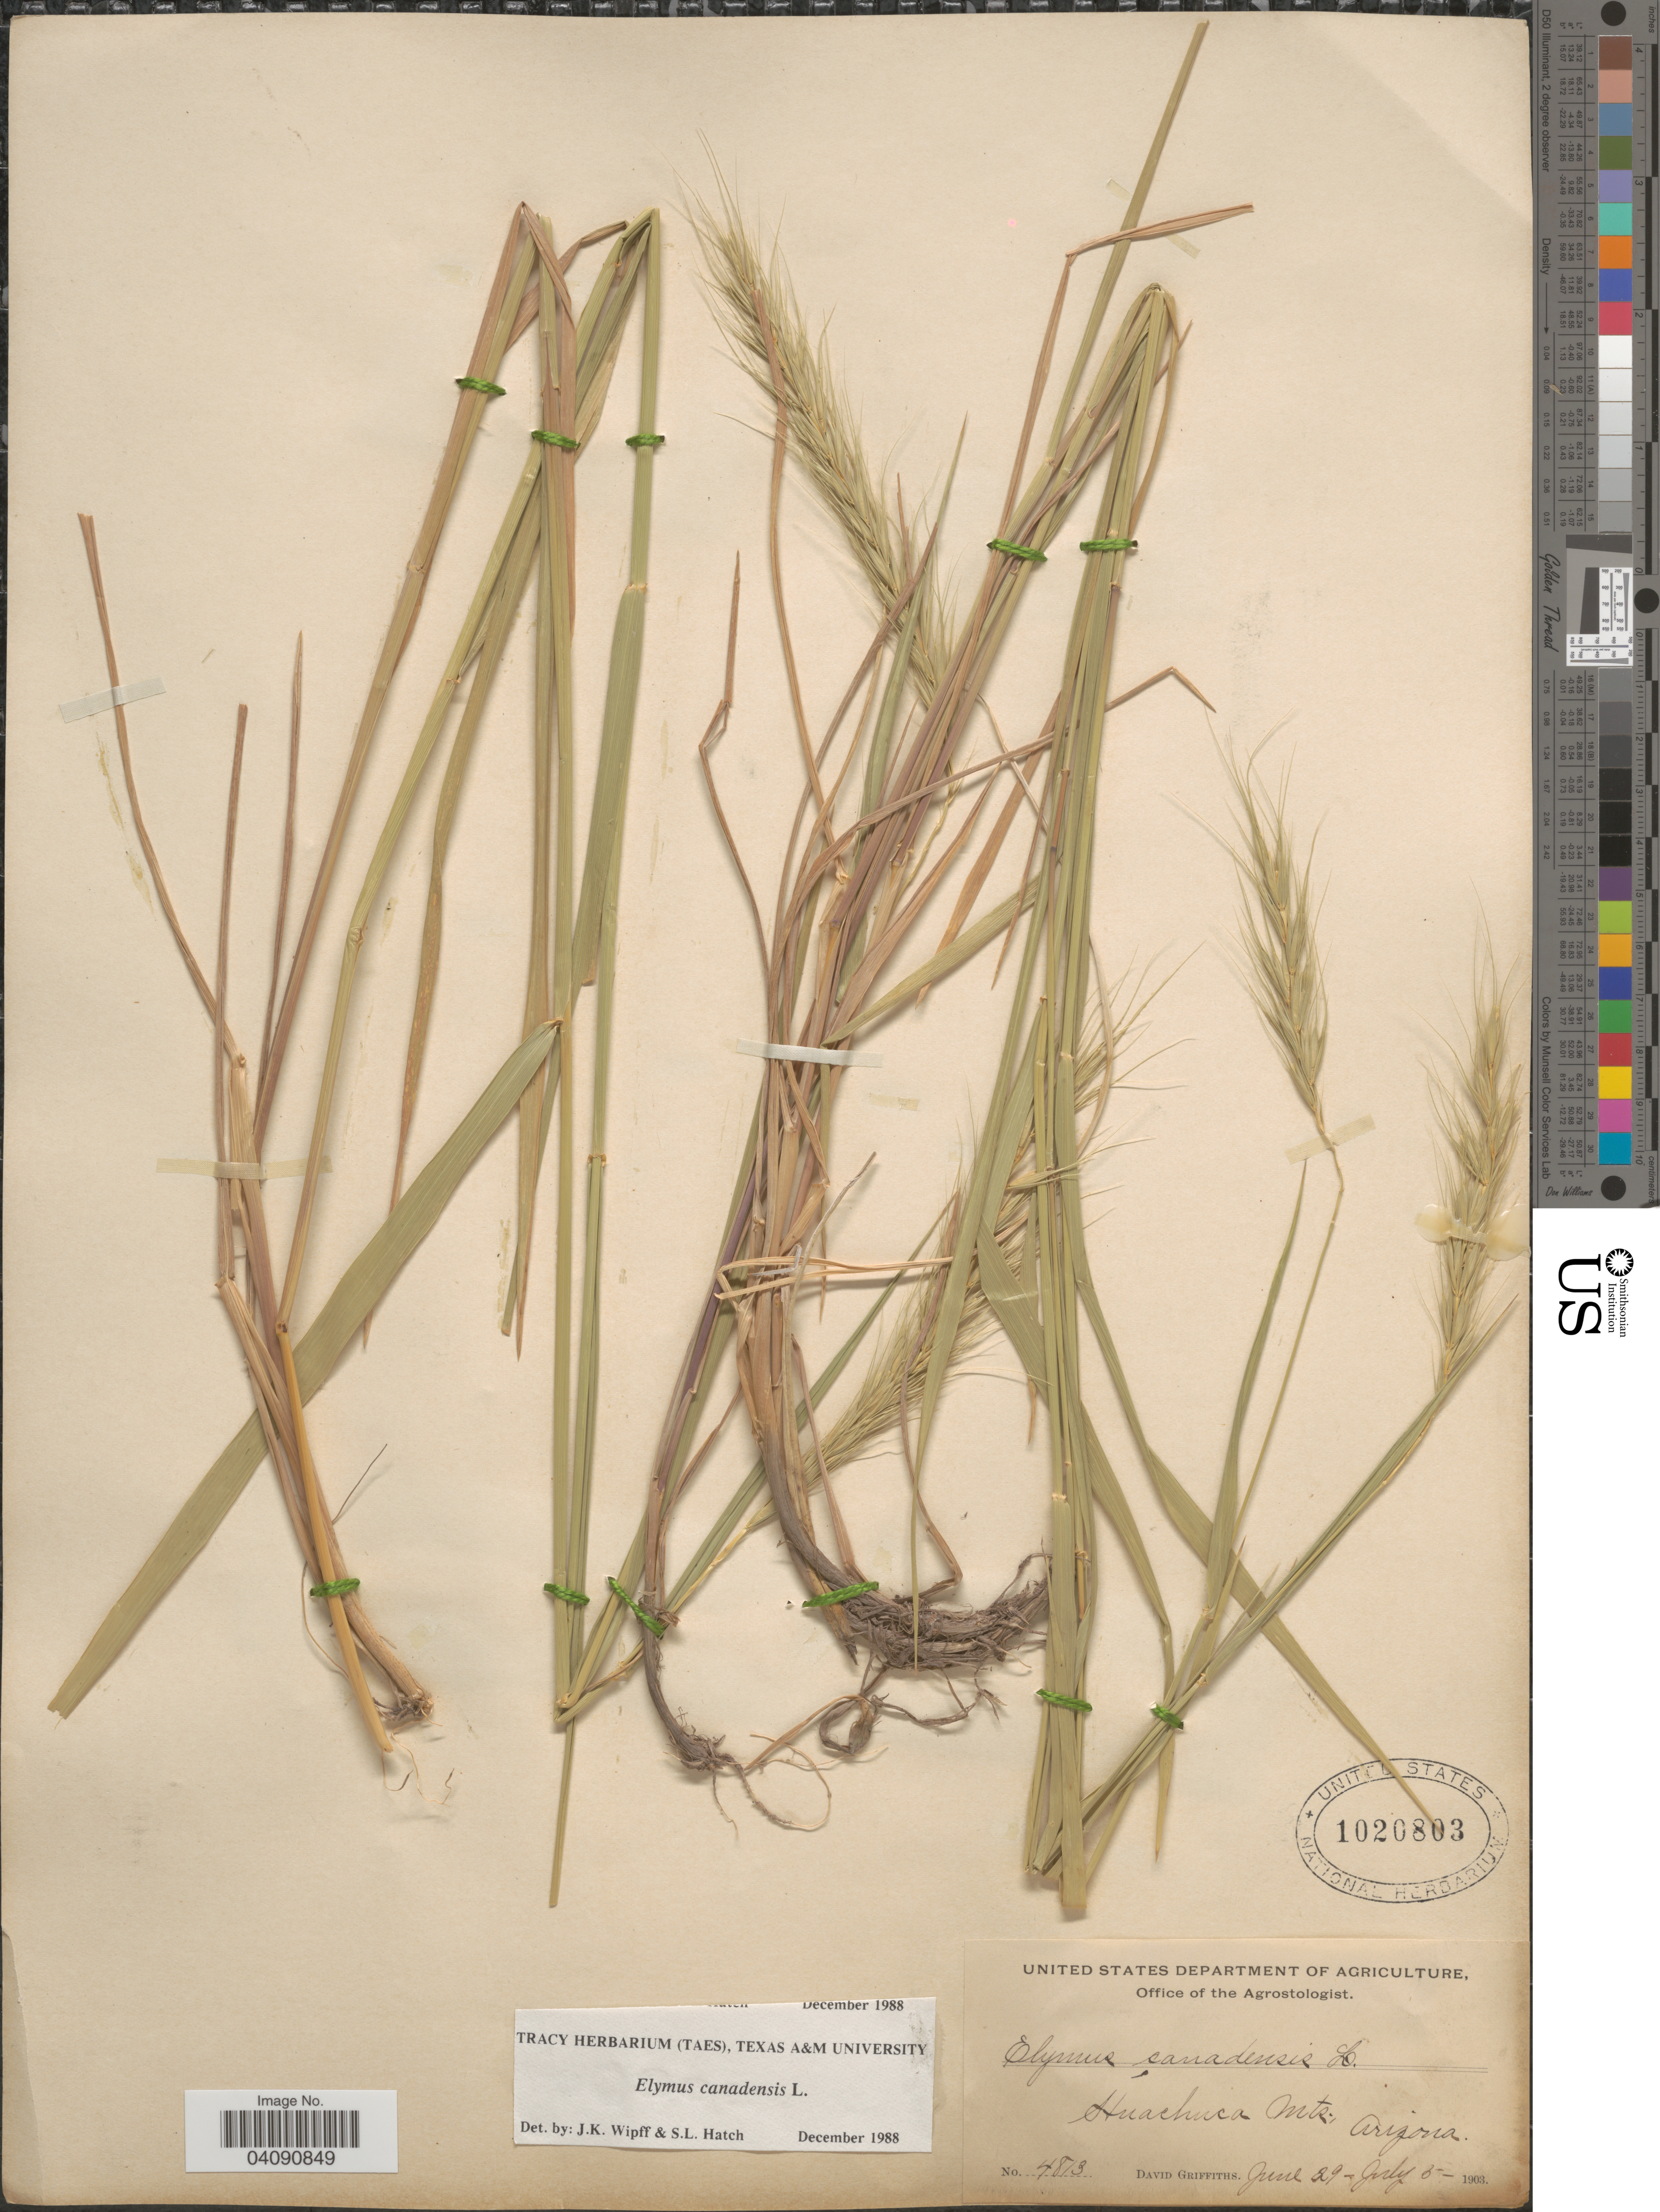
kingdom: Plantae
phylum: Tracheophyta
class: Liliopsida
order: Poales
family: Poaceae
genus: Elymus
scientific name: Elymus canadensis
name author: L.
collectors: D. Griffiths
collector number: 4813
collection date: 1903-06-29/1903-07-05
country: United States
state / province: Arizona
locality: Huachuca Mts.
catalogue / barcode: US 1020803